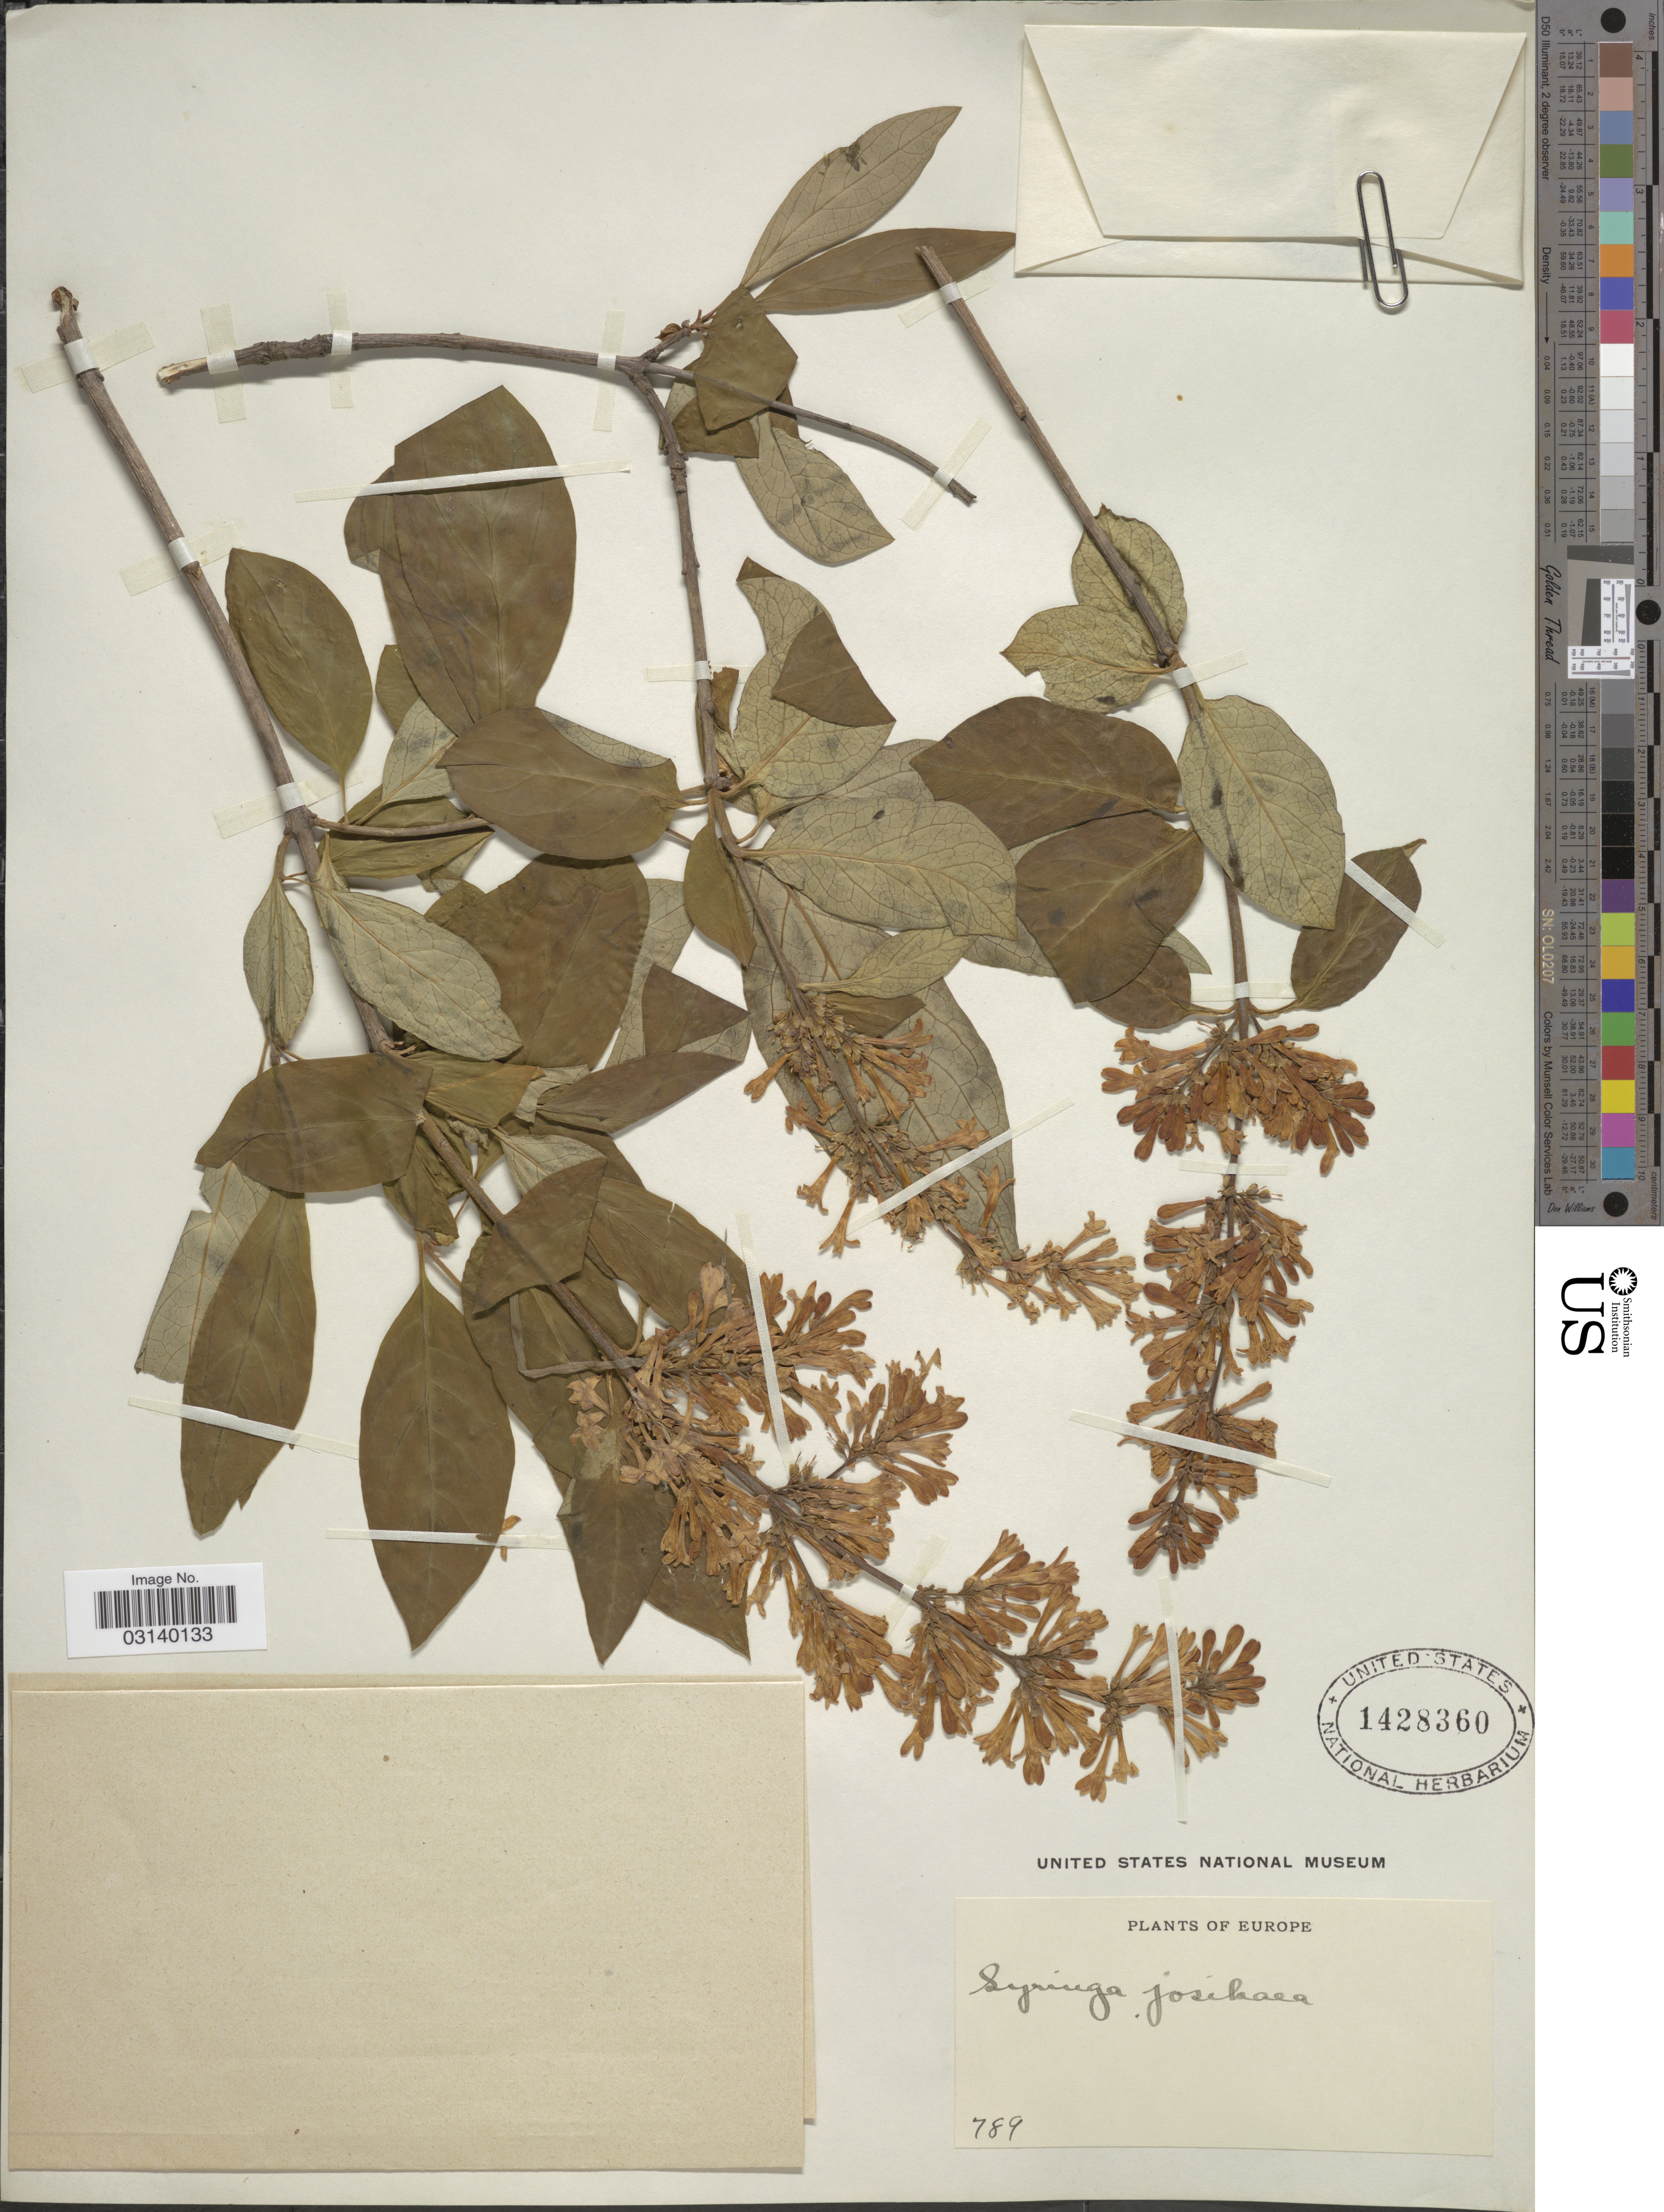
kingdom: Plantae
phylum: Tracheophyta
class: Magnoliopsida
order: Lamiales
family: Oleaceae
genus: Syringa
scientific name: Syringa josikaea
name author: J. Jacq. ex Rchb.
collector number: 789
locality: Europe.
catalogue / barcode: US 1428360